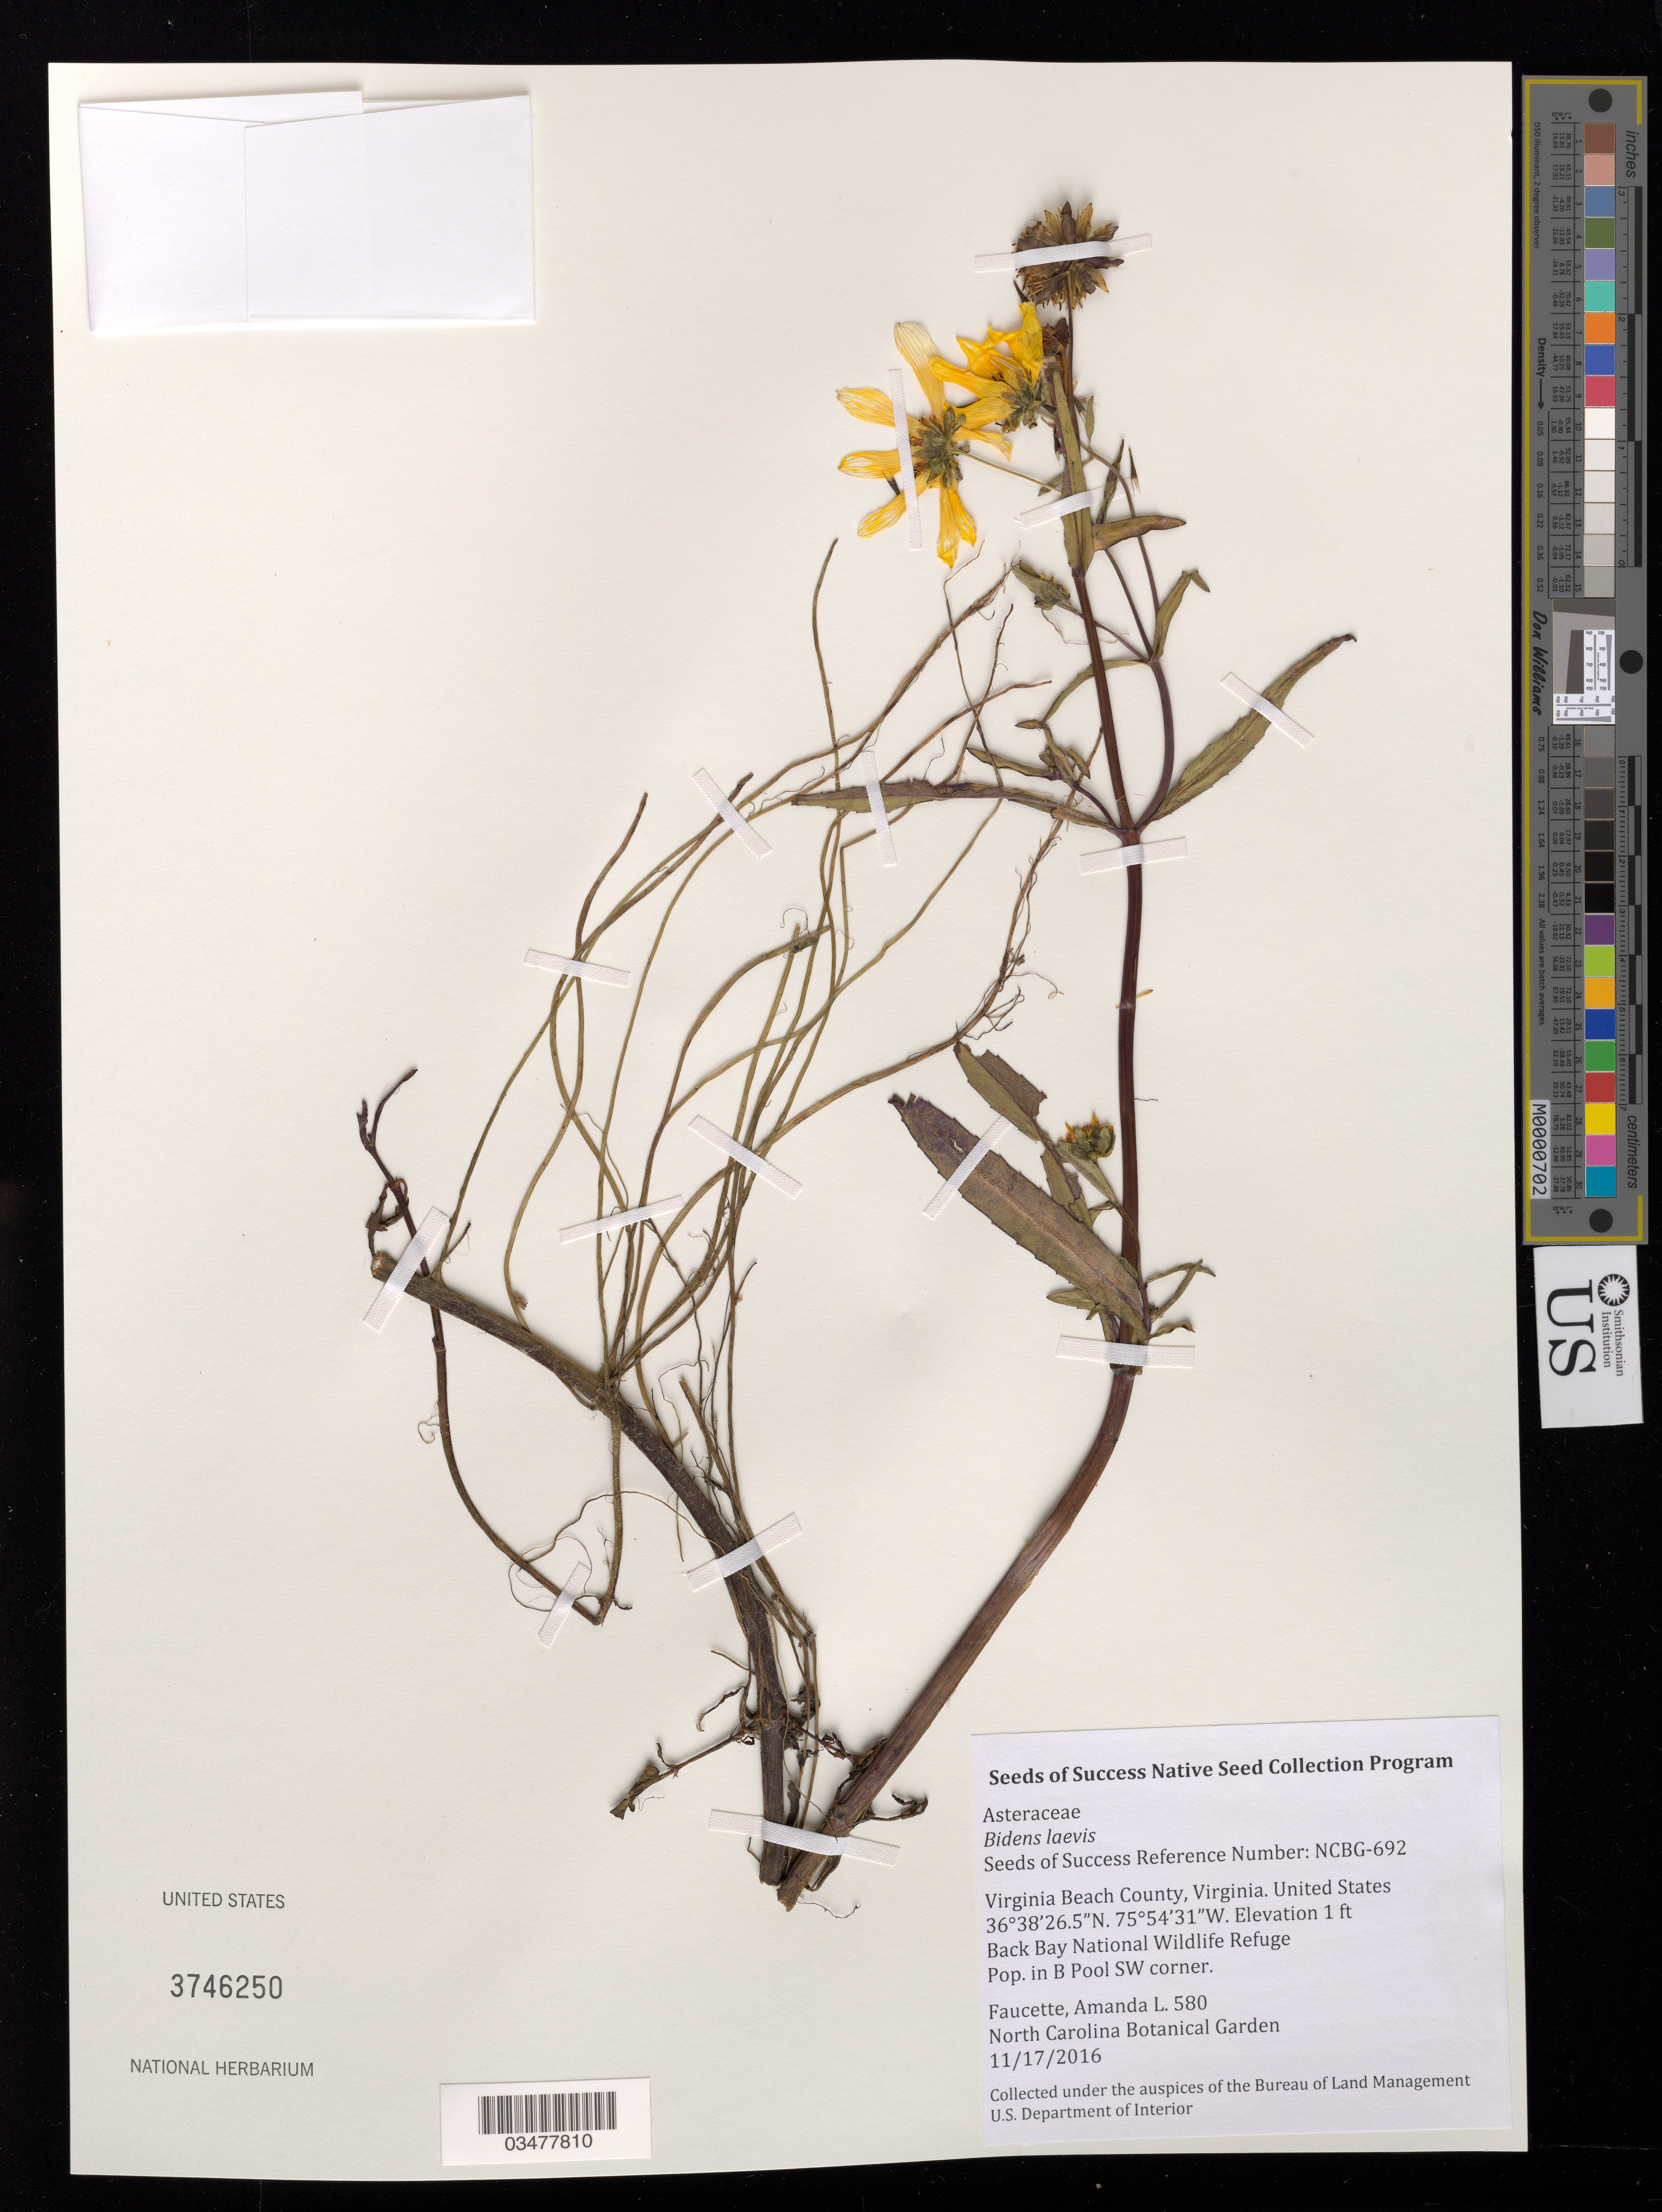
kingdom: Plantae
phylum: Tracheophyta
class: Magnoliopsida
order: Asterales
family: Asteraceae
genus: Bidens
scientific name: Bidens laevis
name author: (L.) Britton, Stearns & Poggenb.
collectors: A. Faucette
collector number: NCBG-692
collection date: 2016-11-17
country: United States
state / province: Virginia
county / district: City of Virginia Beach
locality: Back Bay National Wildlife Refuge, B Pool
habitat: Brackish Tidal Marsh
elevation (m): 0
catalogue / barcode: US 3746250